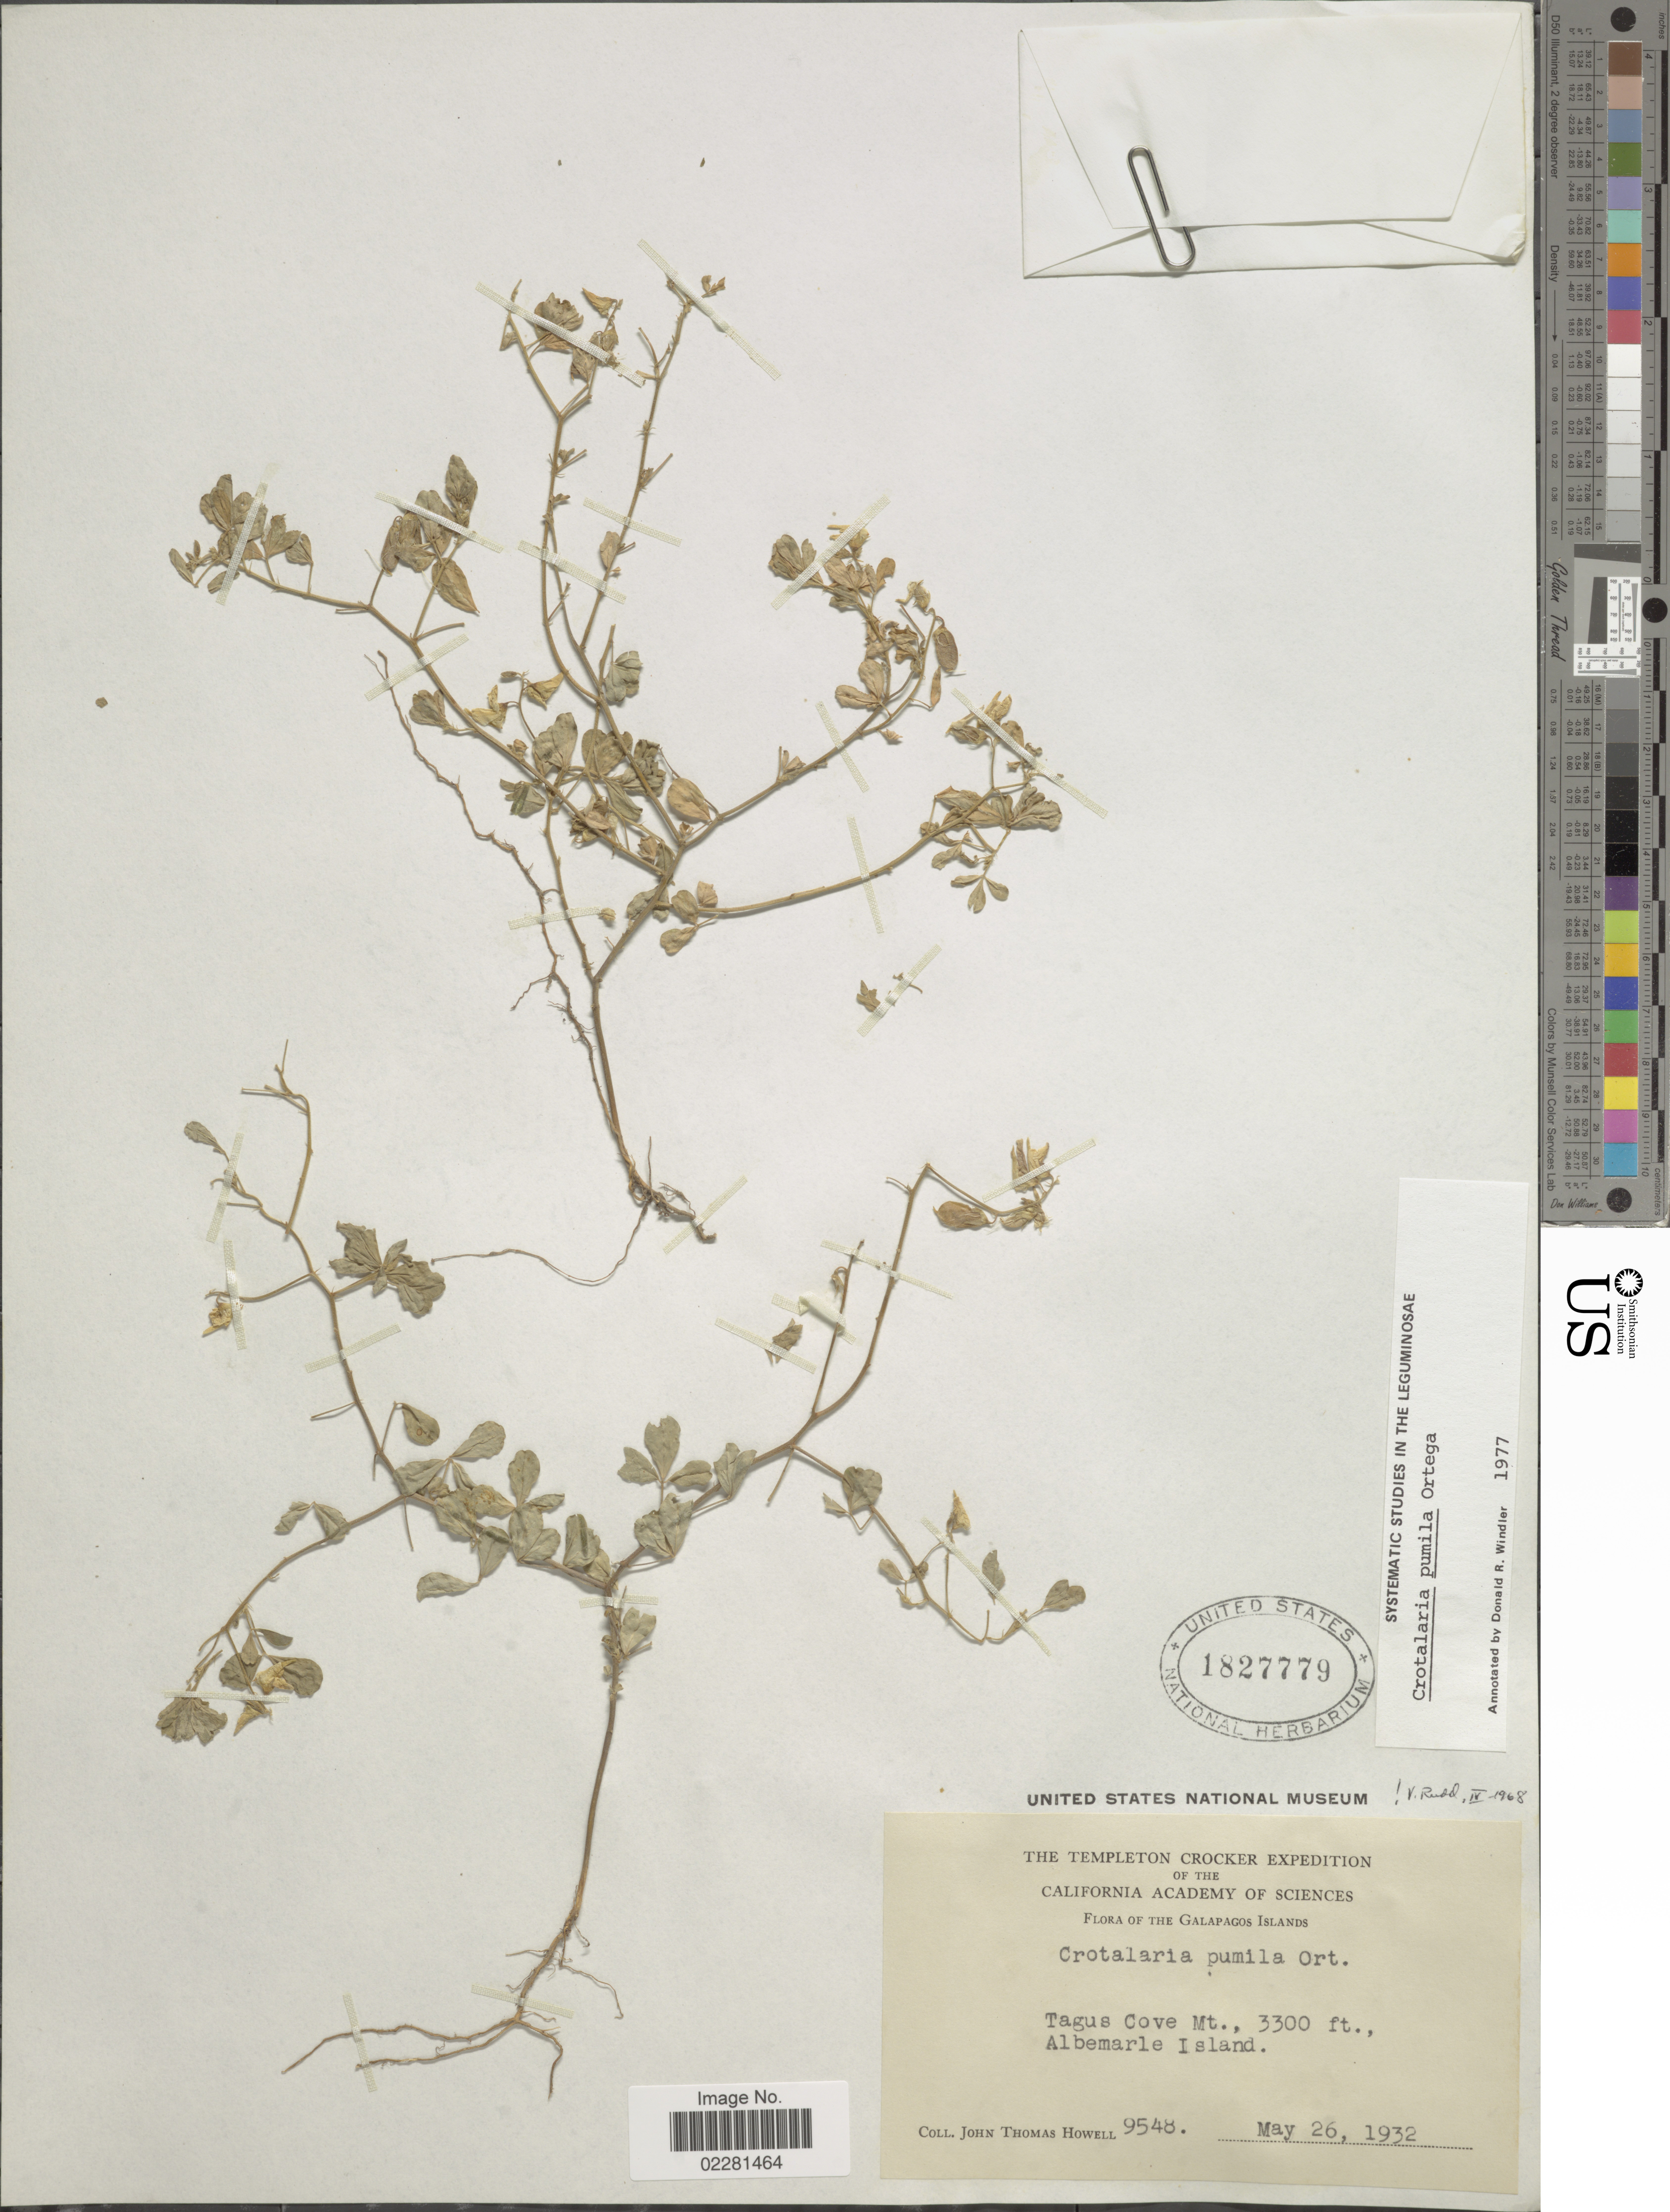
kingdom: Plantae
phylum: Tracheophyta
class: Magnoliopsida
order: Fabales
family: Fabaceae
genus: Crotalaria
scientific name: Crotalaria pumila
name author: Ortega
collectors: J. T. Howell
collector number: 9548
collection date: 1932-05-26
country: Ecuador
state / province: Colón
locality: Galapagos Islands, Tagus Cove Mt., Albemarie Island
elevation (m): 1006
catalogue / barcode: US 1827779